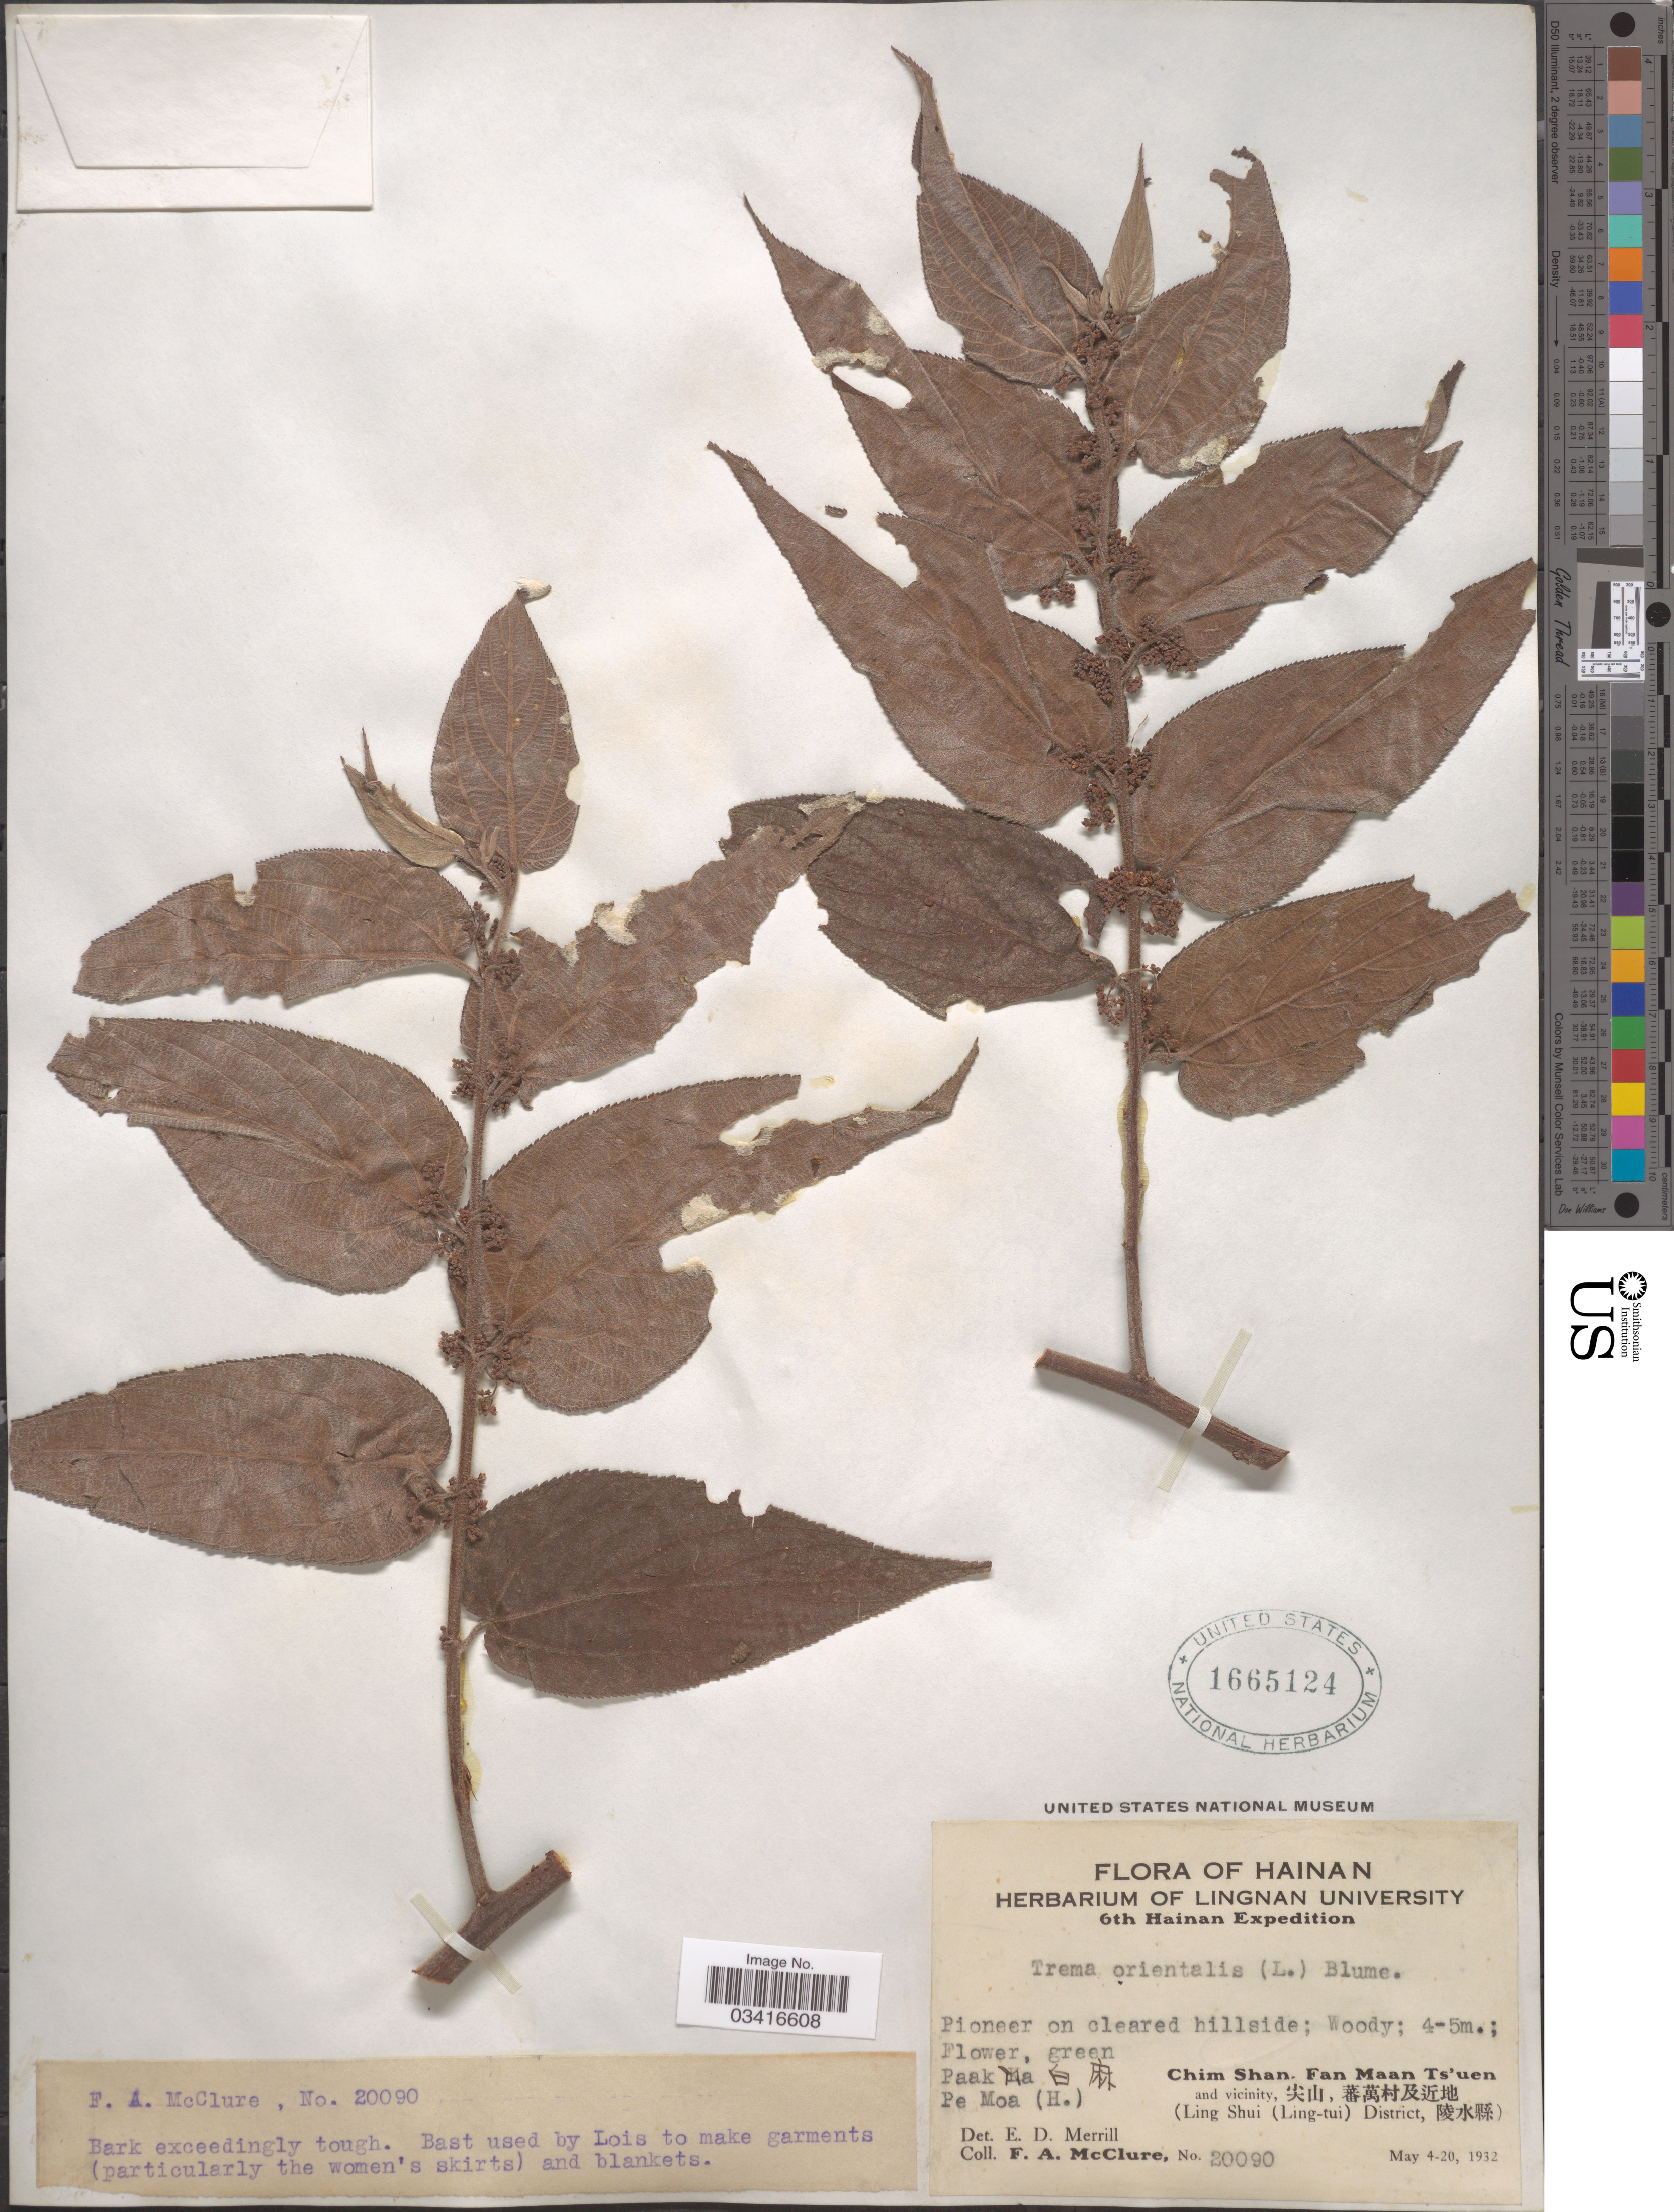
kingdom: Plantae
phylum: Tracheophyta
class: Magnoliopsida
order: Rosales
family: Cannabaceae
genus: Trema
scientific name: Trema orientale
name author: (L.) Blume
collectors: F. A. McClure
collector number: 20090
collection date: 1932-05-04/1932-05-20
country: China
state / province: Hainan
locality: Chim Shan Fan Maan Ts'uen and vicinity, . (Ling Shui (Ling-tui) District,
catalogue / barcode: US 1665124